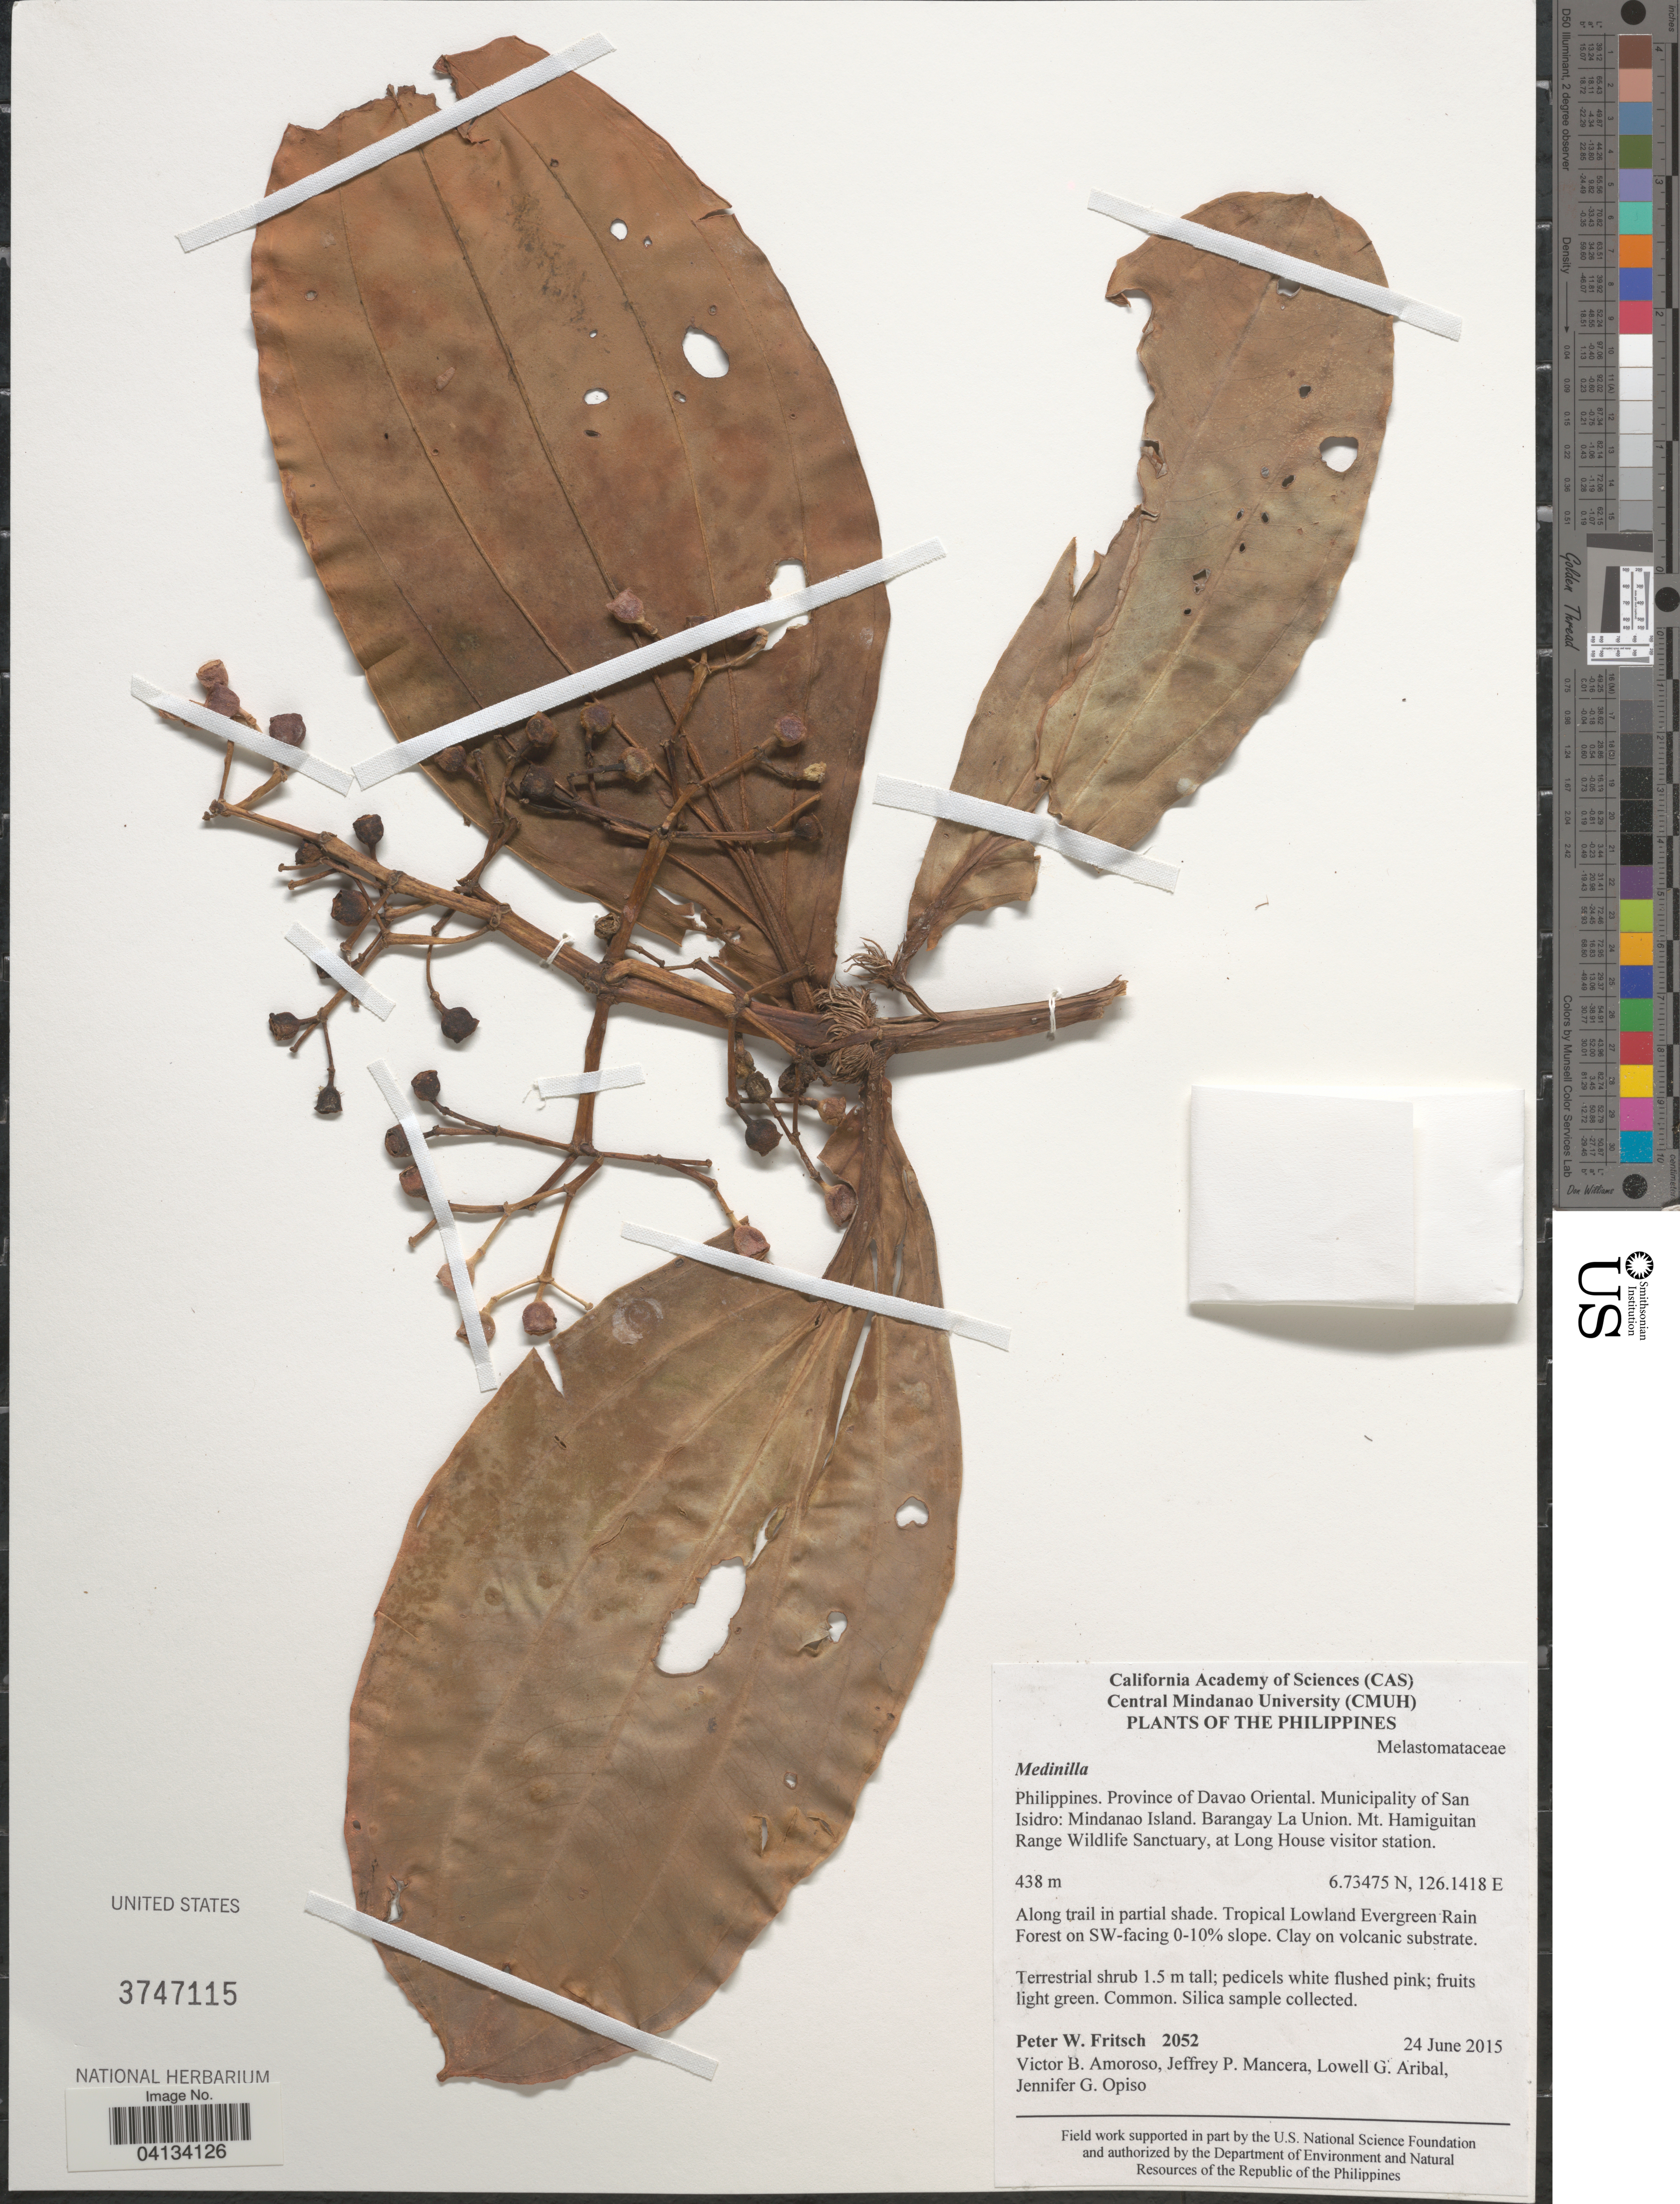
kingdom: Plantae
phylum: Tracheophyta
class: Magnoliopsida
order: Myrtales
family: Melastomataceae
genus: Medinilla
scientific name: Medinilla sp.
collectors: P. W. Fritsch, V. Amoroso, J. Mancera, L. Aribal & J. Opiso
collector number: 2052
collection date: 2015-06-24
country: Philippines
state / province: Davao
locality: Province of Davao Oriental. Municipality of San Isidro: Mindanao Island. Barangay La Union. Mt. Hamiguitan Range Wildlife Sanctuary, at Long House visitor station. Tropical Lowland Evergreen Rain Forest on SW-facing 0-10% slope.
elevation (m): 438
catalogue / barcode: US 3747115